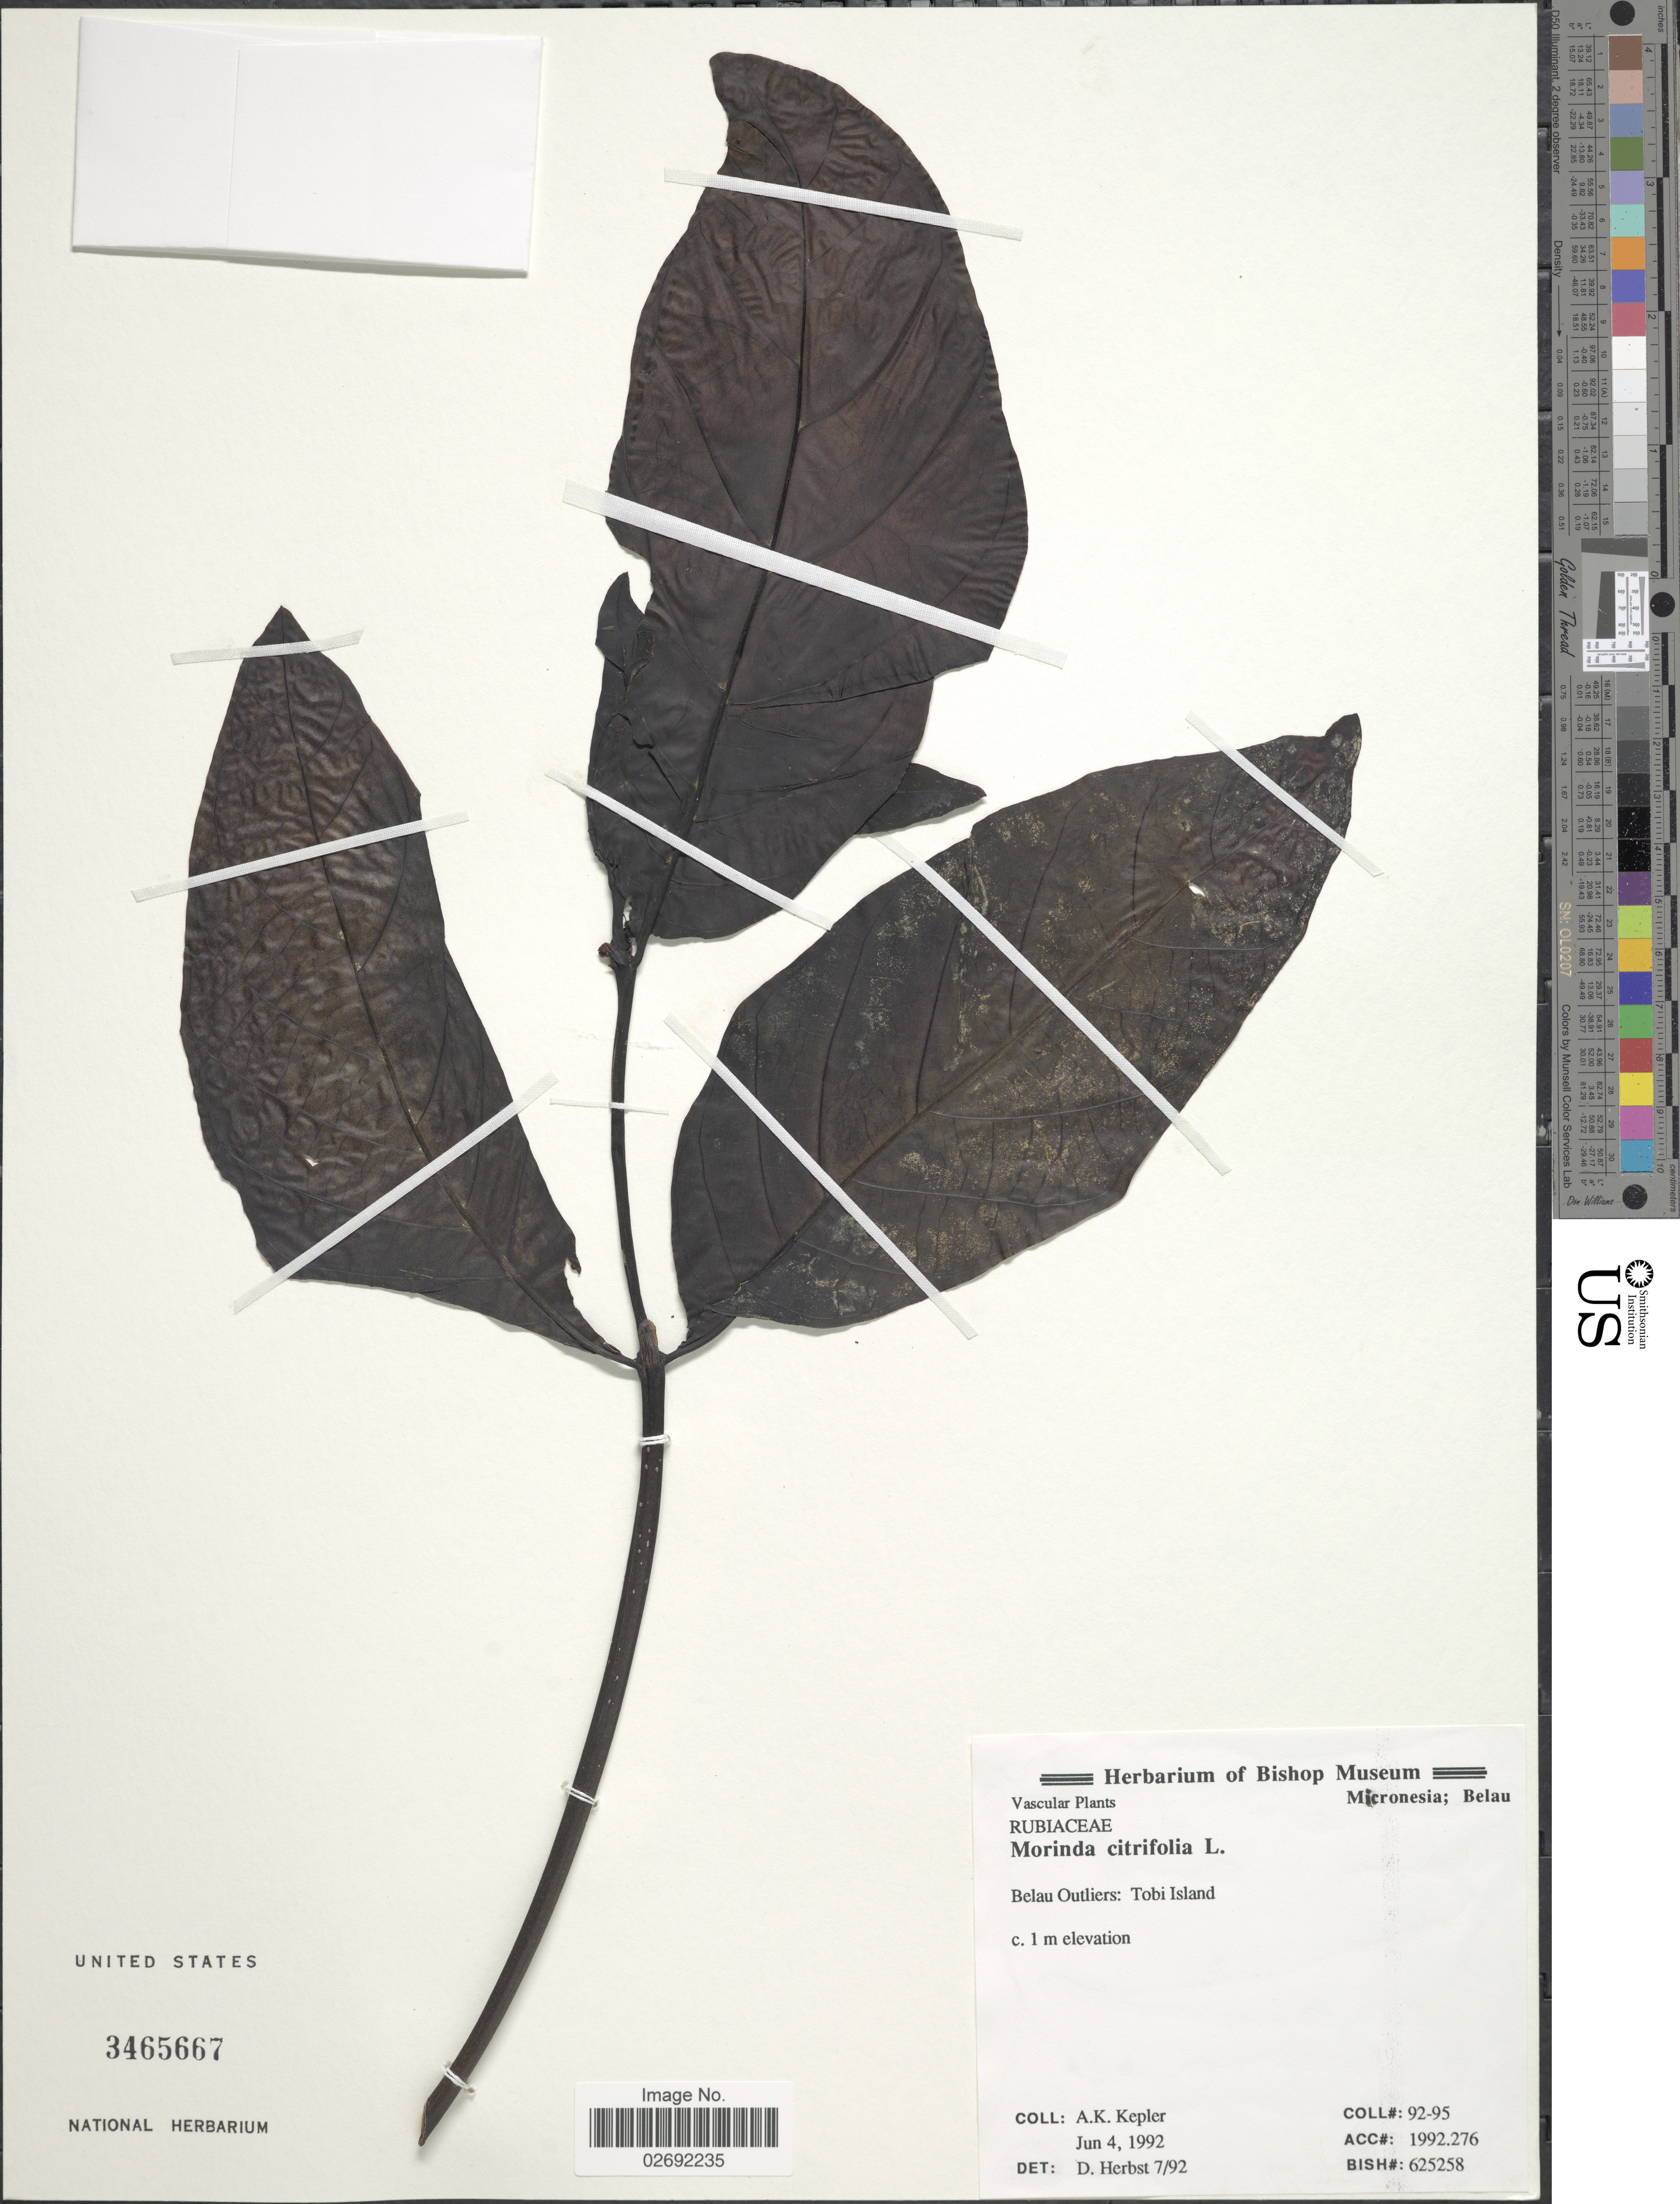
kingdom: Plantae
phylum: Tracheophyta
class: Magnoliopsida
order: Gentianales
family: Rubiaceae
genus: Morinda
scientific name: Morinda citrifolia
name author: L.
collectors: A. K. Kepler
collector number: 92-95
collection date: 1992-06-04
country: Palau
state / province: Belau Outliers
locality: Tobi Island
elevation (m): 1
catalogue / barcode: US 3465667